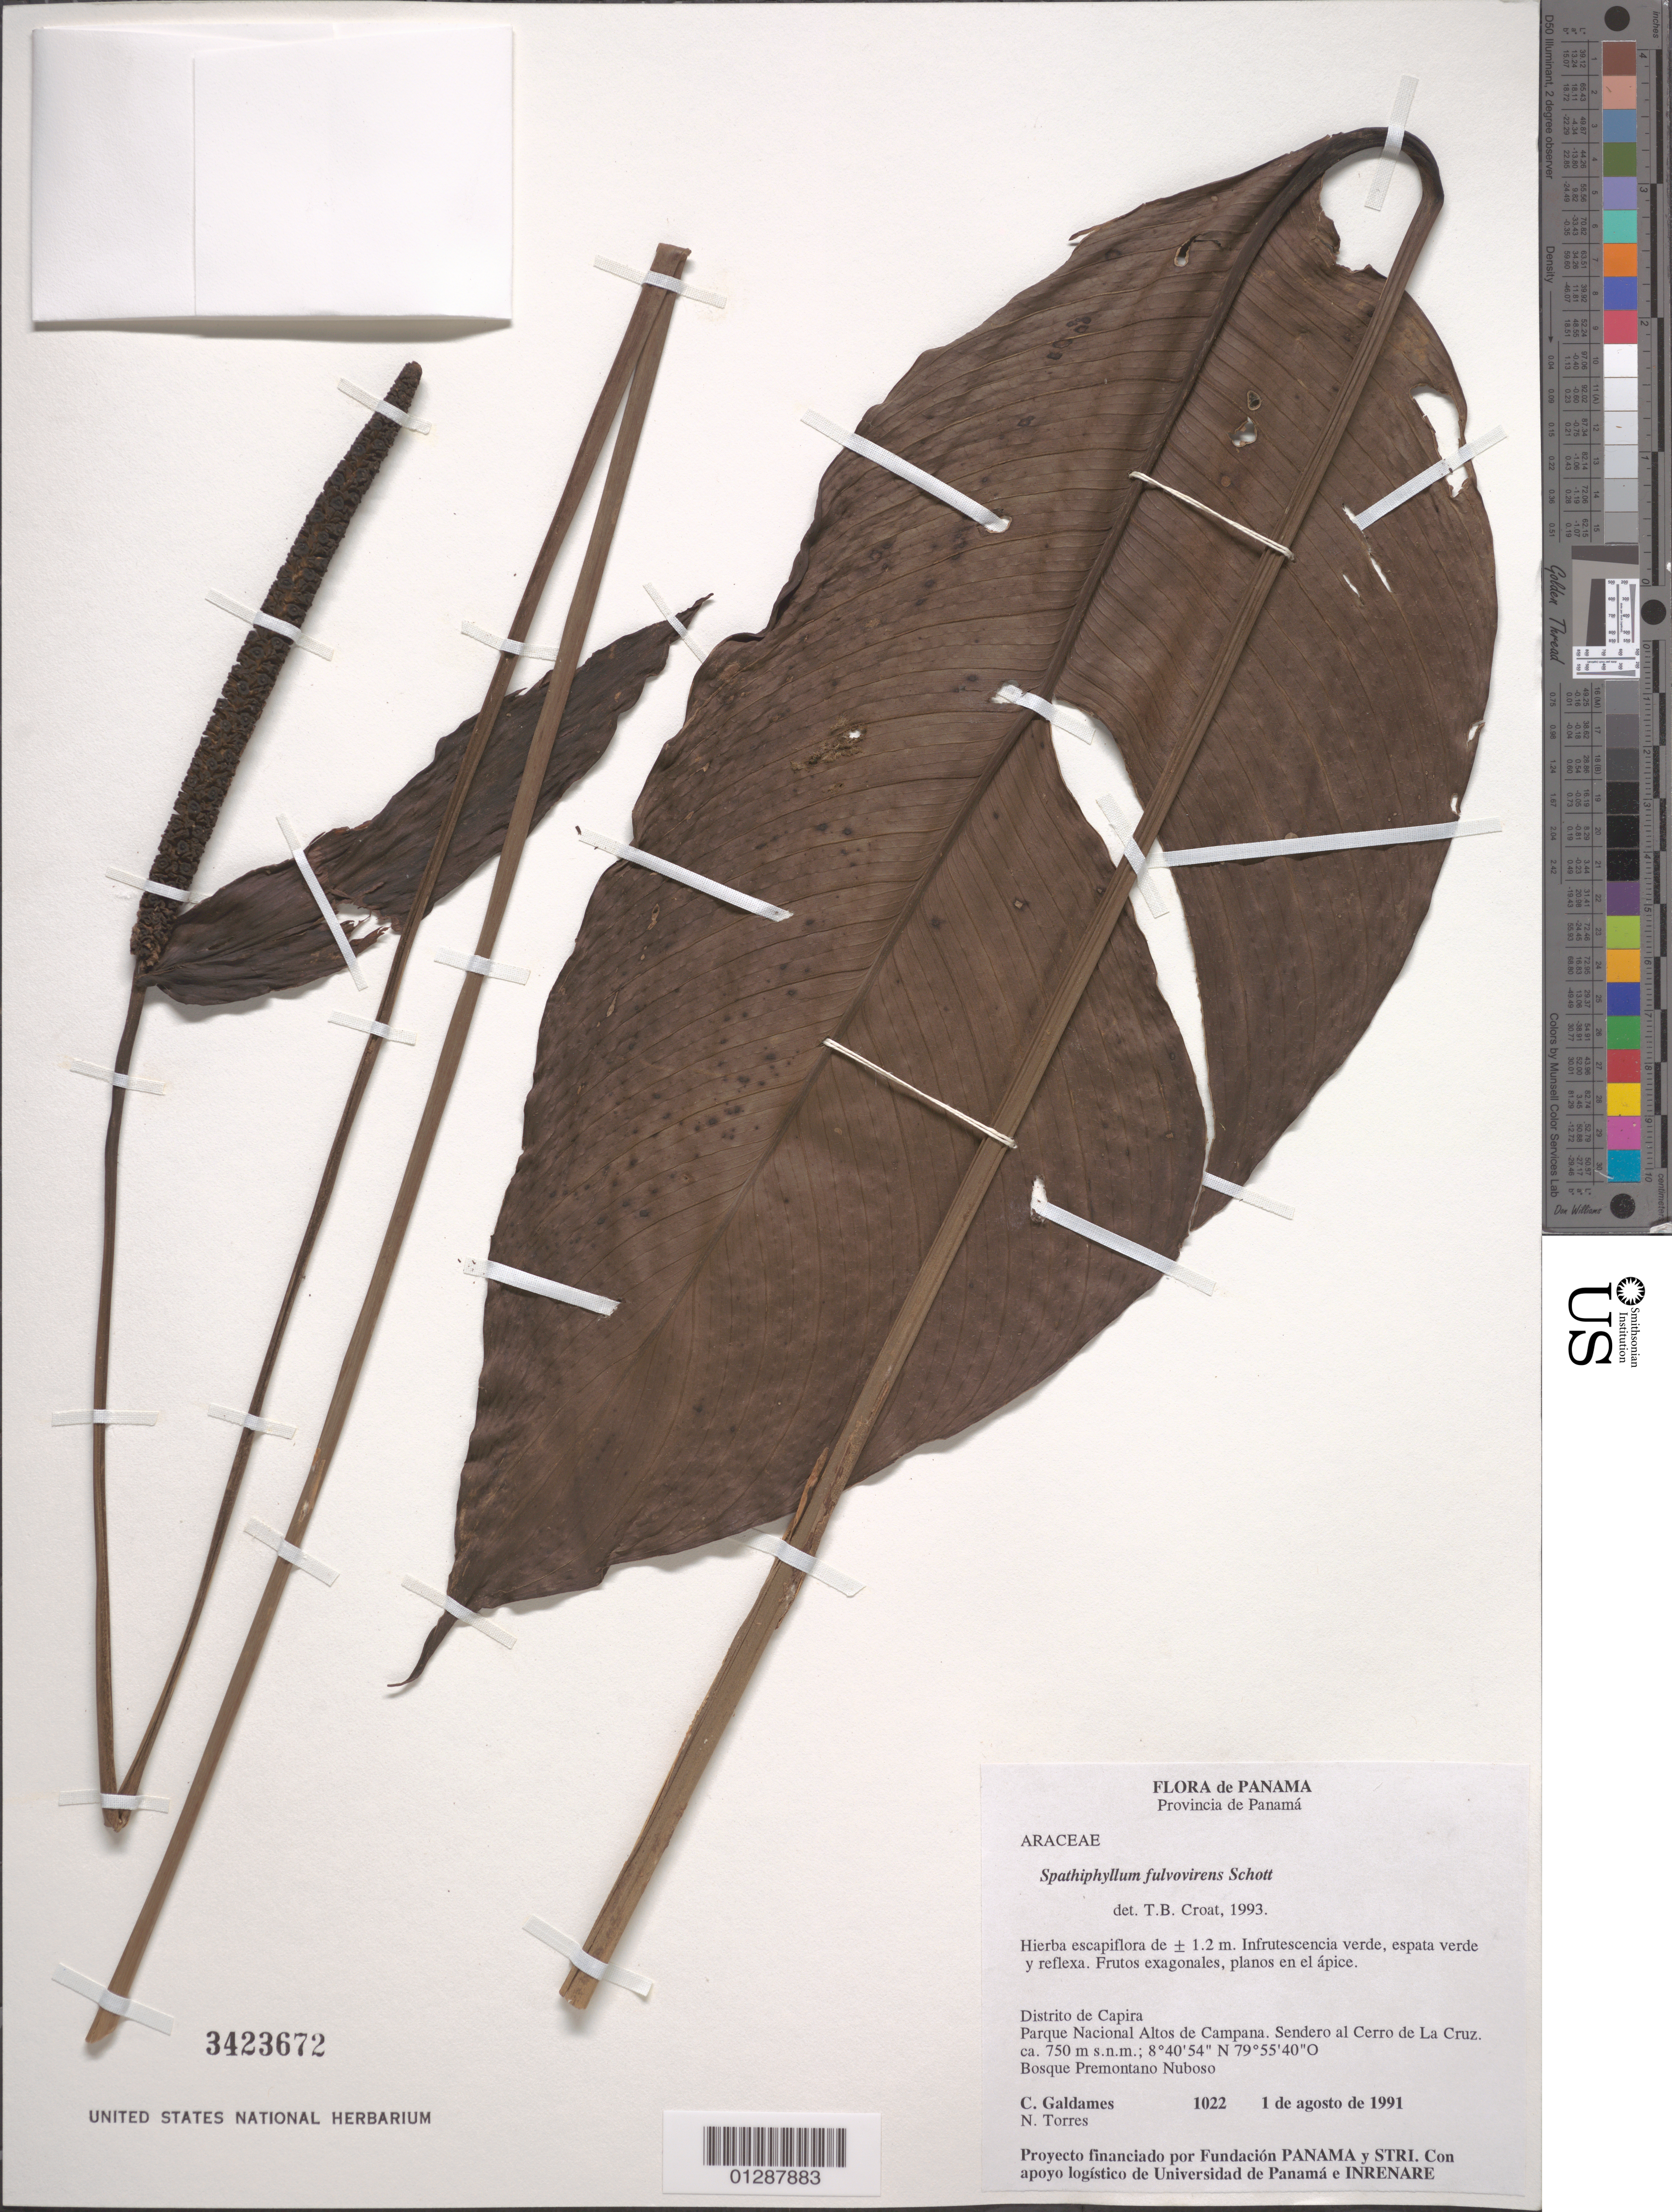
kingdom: Plantae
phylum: Tracheophyta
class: Liliopsida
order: Alismatales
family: Araceae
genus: Spathiphyllum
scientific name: Spathiphyllum fulvovirens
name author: Schott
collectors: C. Galdames & N. Torres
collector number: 1022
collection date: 1991-08-01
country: Panama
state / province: Panamá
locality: Distrito de Capira. Parque Nacional Altos de Campana. Sendero al Cerro de La Cruz.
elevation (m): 750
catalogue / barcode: US 3423672